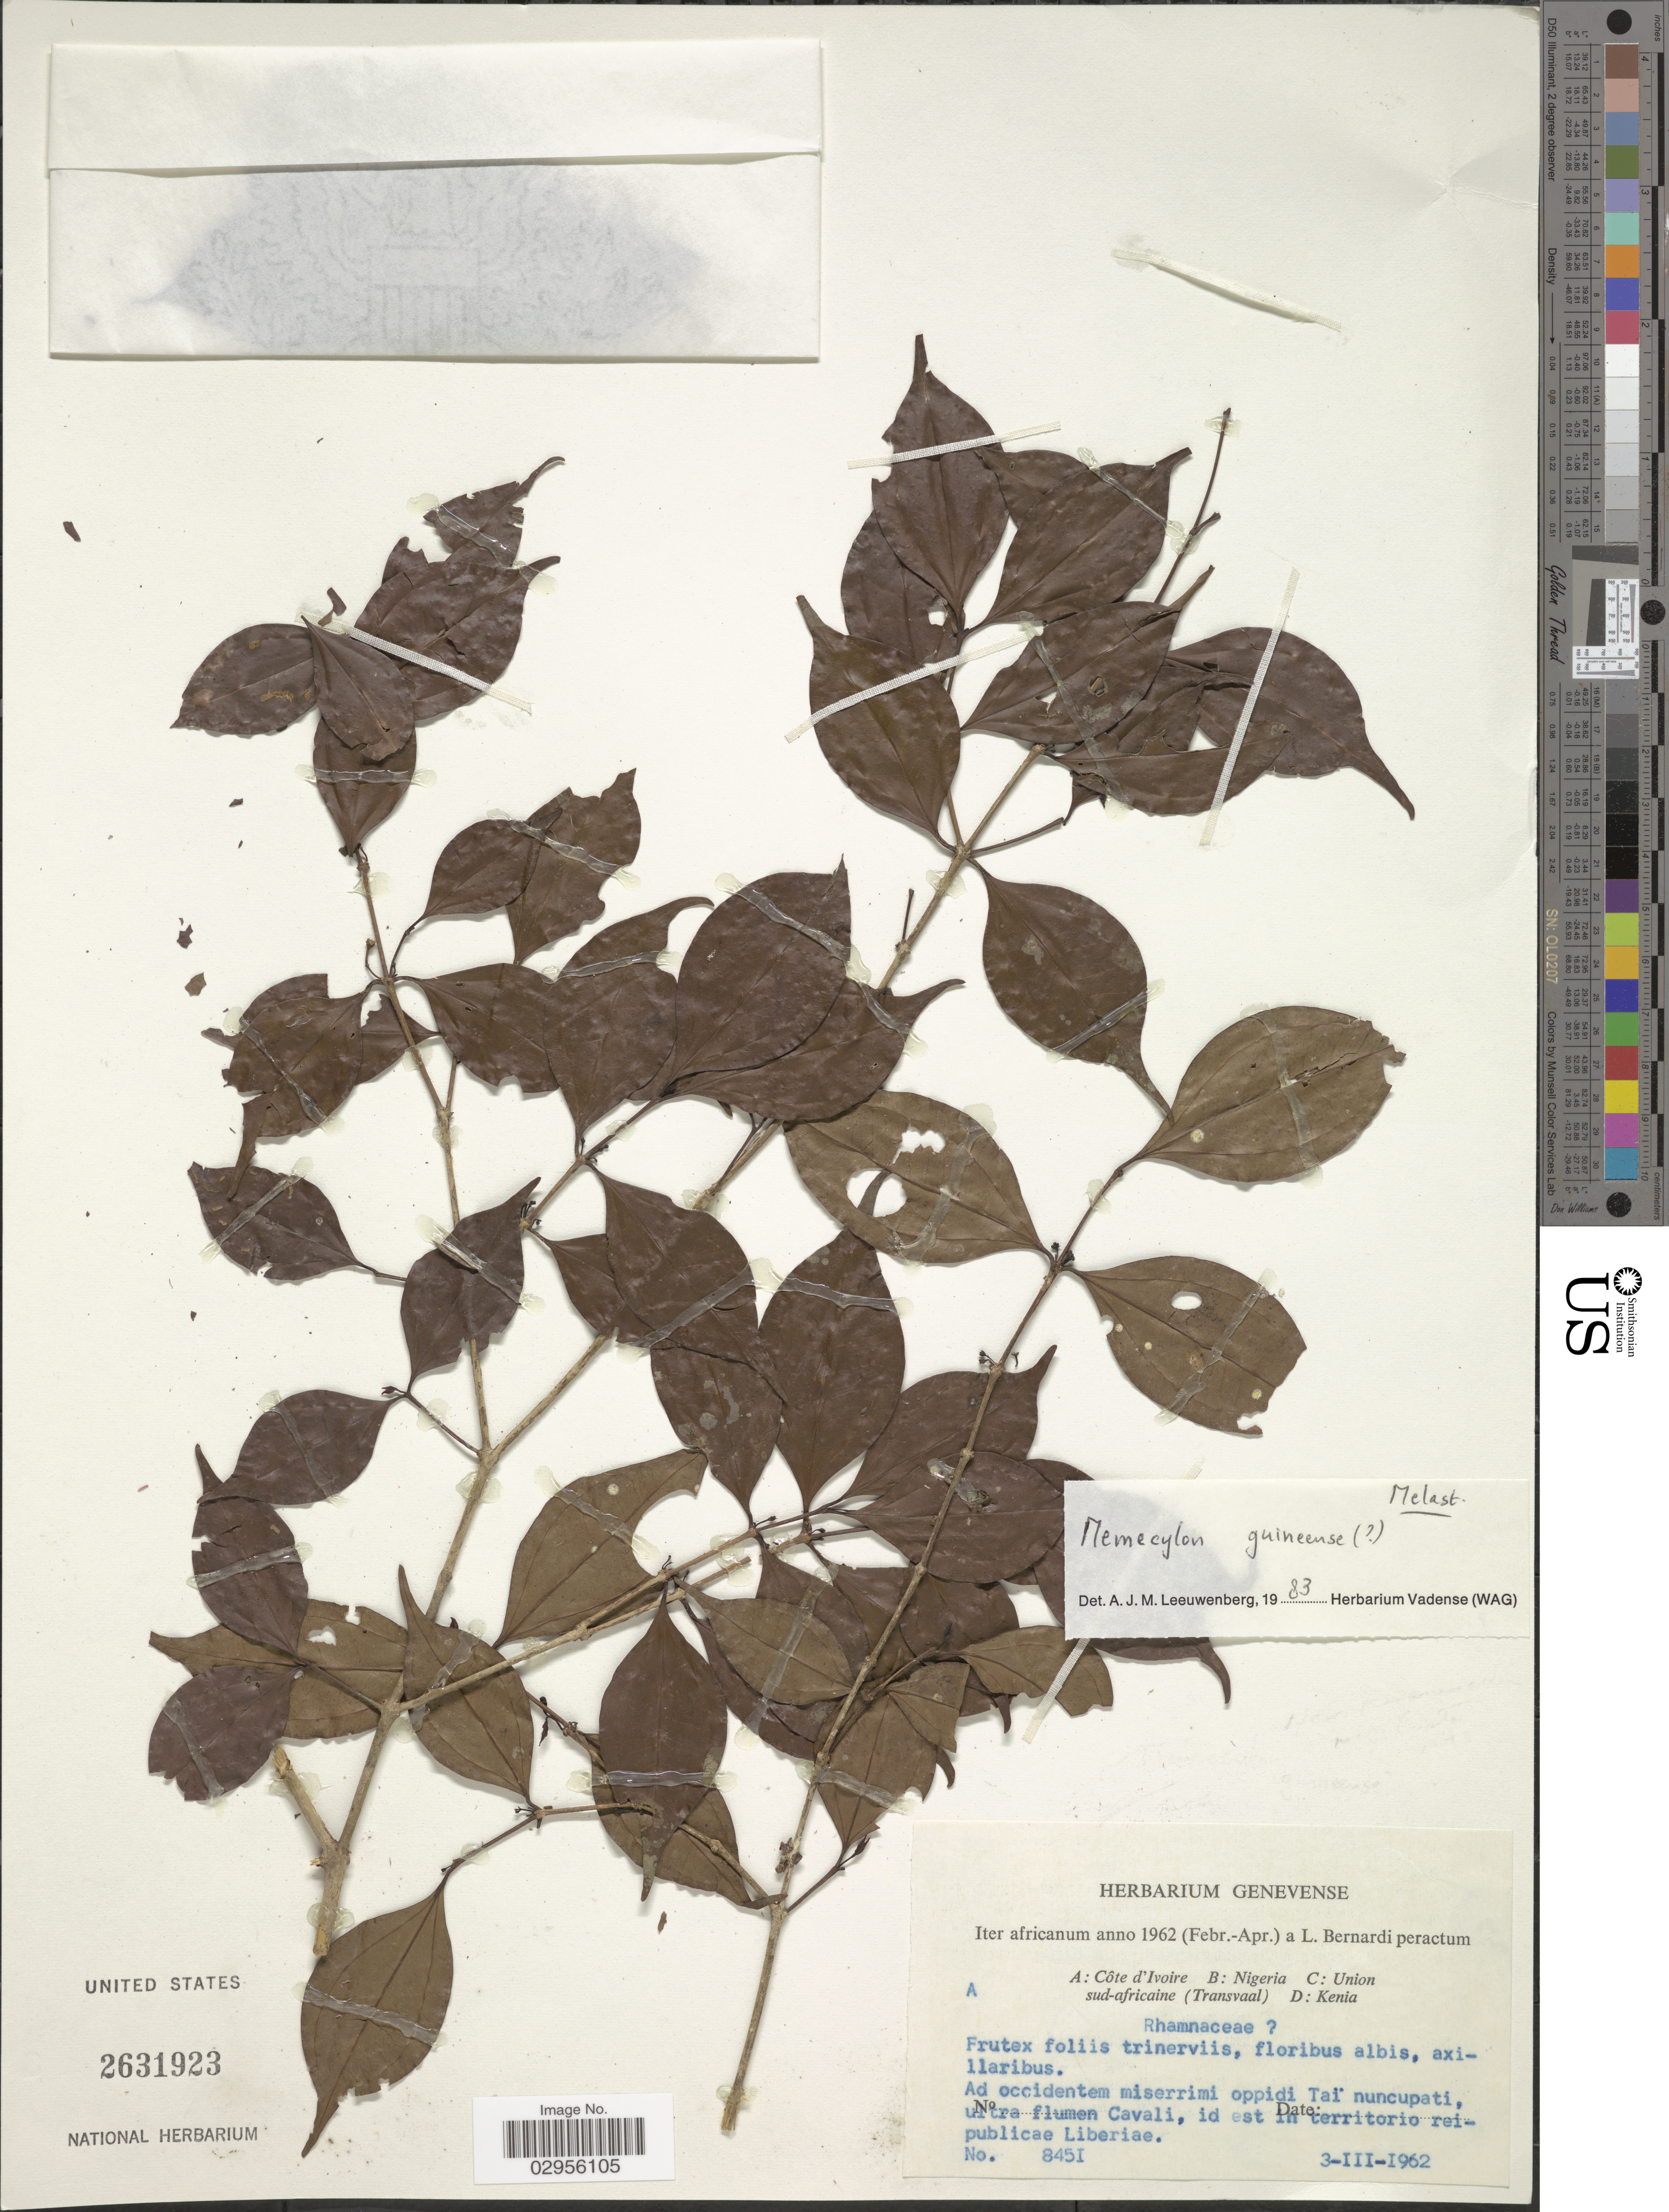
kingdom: Plantae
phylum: Tracheophyta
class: Magnoliopsida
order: Myrtales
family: Melastomataceae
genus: Memecylon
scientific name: Memecylon guineense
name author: Keay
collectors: L. Bernardi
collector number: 8451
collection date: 1962-03-03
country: Ivory Coast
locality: Ad occidentum miserrimi oppidi Taï nuncupati, ultra flumen Cavali, id est in territorio reipublicae Liberiae.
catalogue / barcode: US 2631923